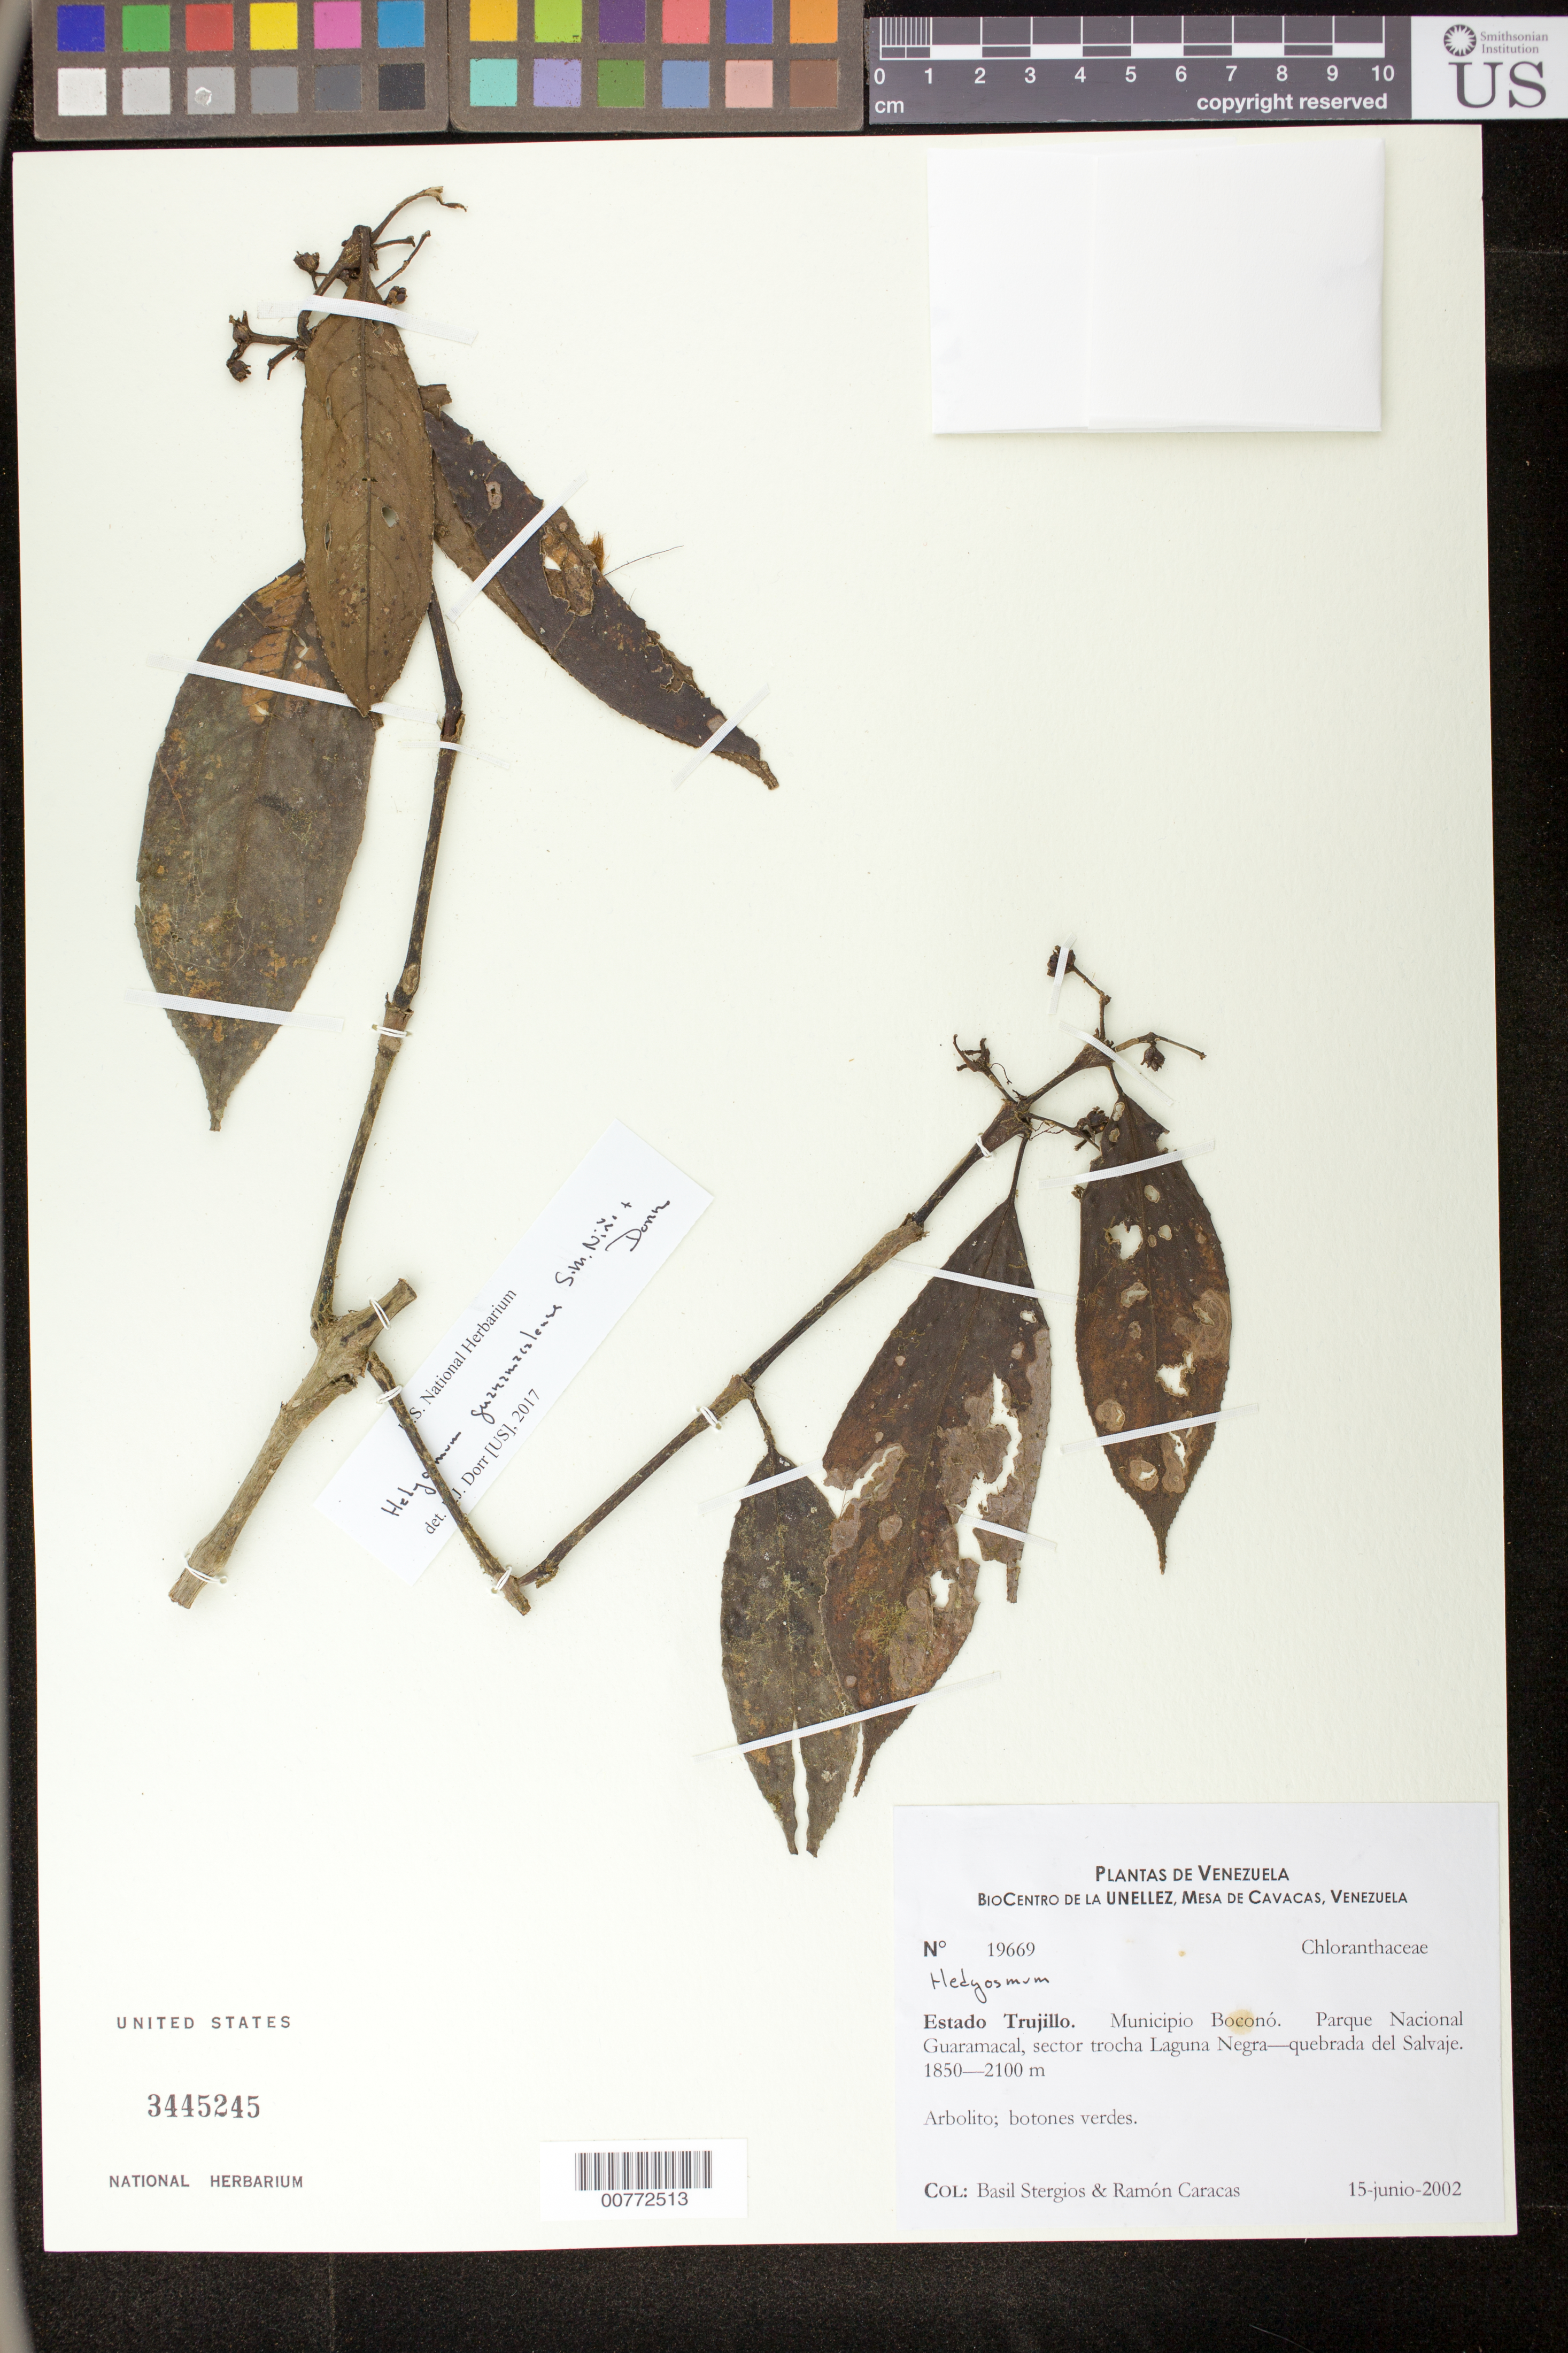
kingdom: Plantae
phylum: Tracheophyta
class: Magnoliopsida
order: Chloranthales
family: Chloranthaceae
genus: Hedyosmum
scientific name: Hedyosmum guaramacalense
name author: S.M. Niño & Dorr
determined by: Dorr, L. J., (BOT), Smithsonian Institution - National Museum of Natural History (UNITED STATES)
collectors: B. G. Stergios & R. Caracas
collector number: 19669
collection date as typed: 15 Jun 2002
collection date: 2002-06-15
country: Venezuela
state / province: Trujillo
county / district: Boconó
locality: Parque Nacional Guaramacal, sector quebrada del Salvaje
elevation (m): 1850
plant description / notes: PORT, US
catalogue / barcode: US 3445245